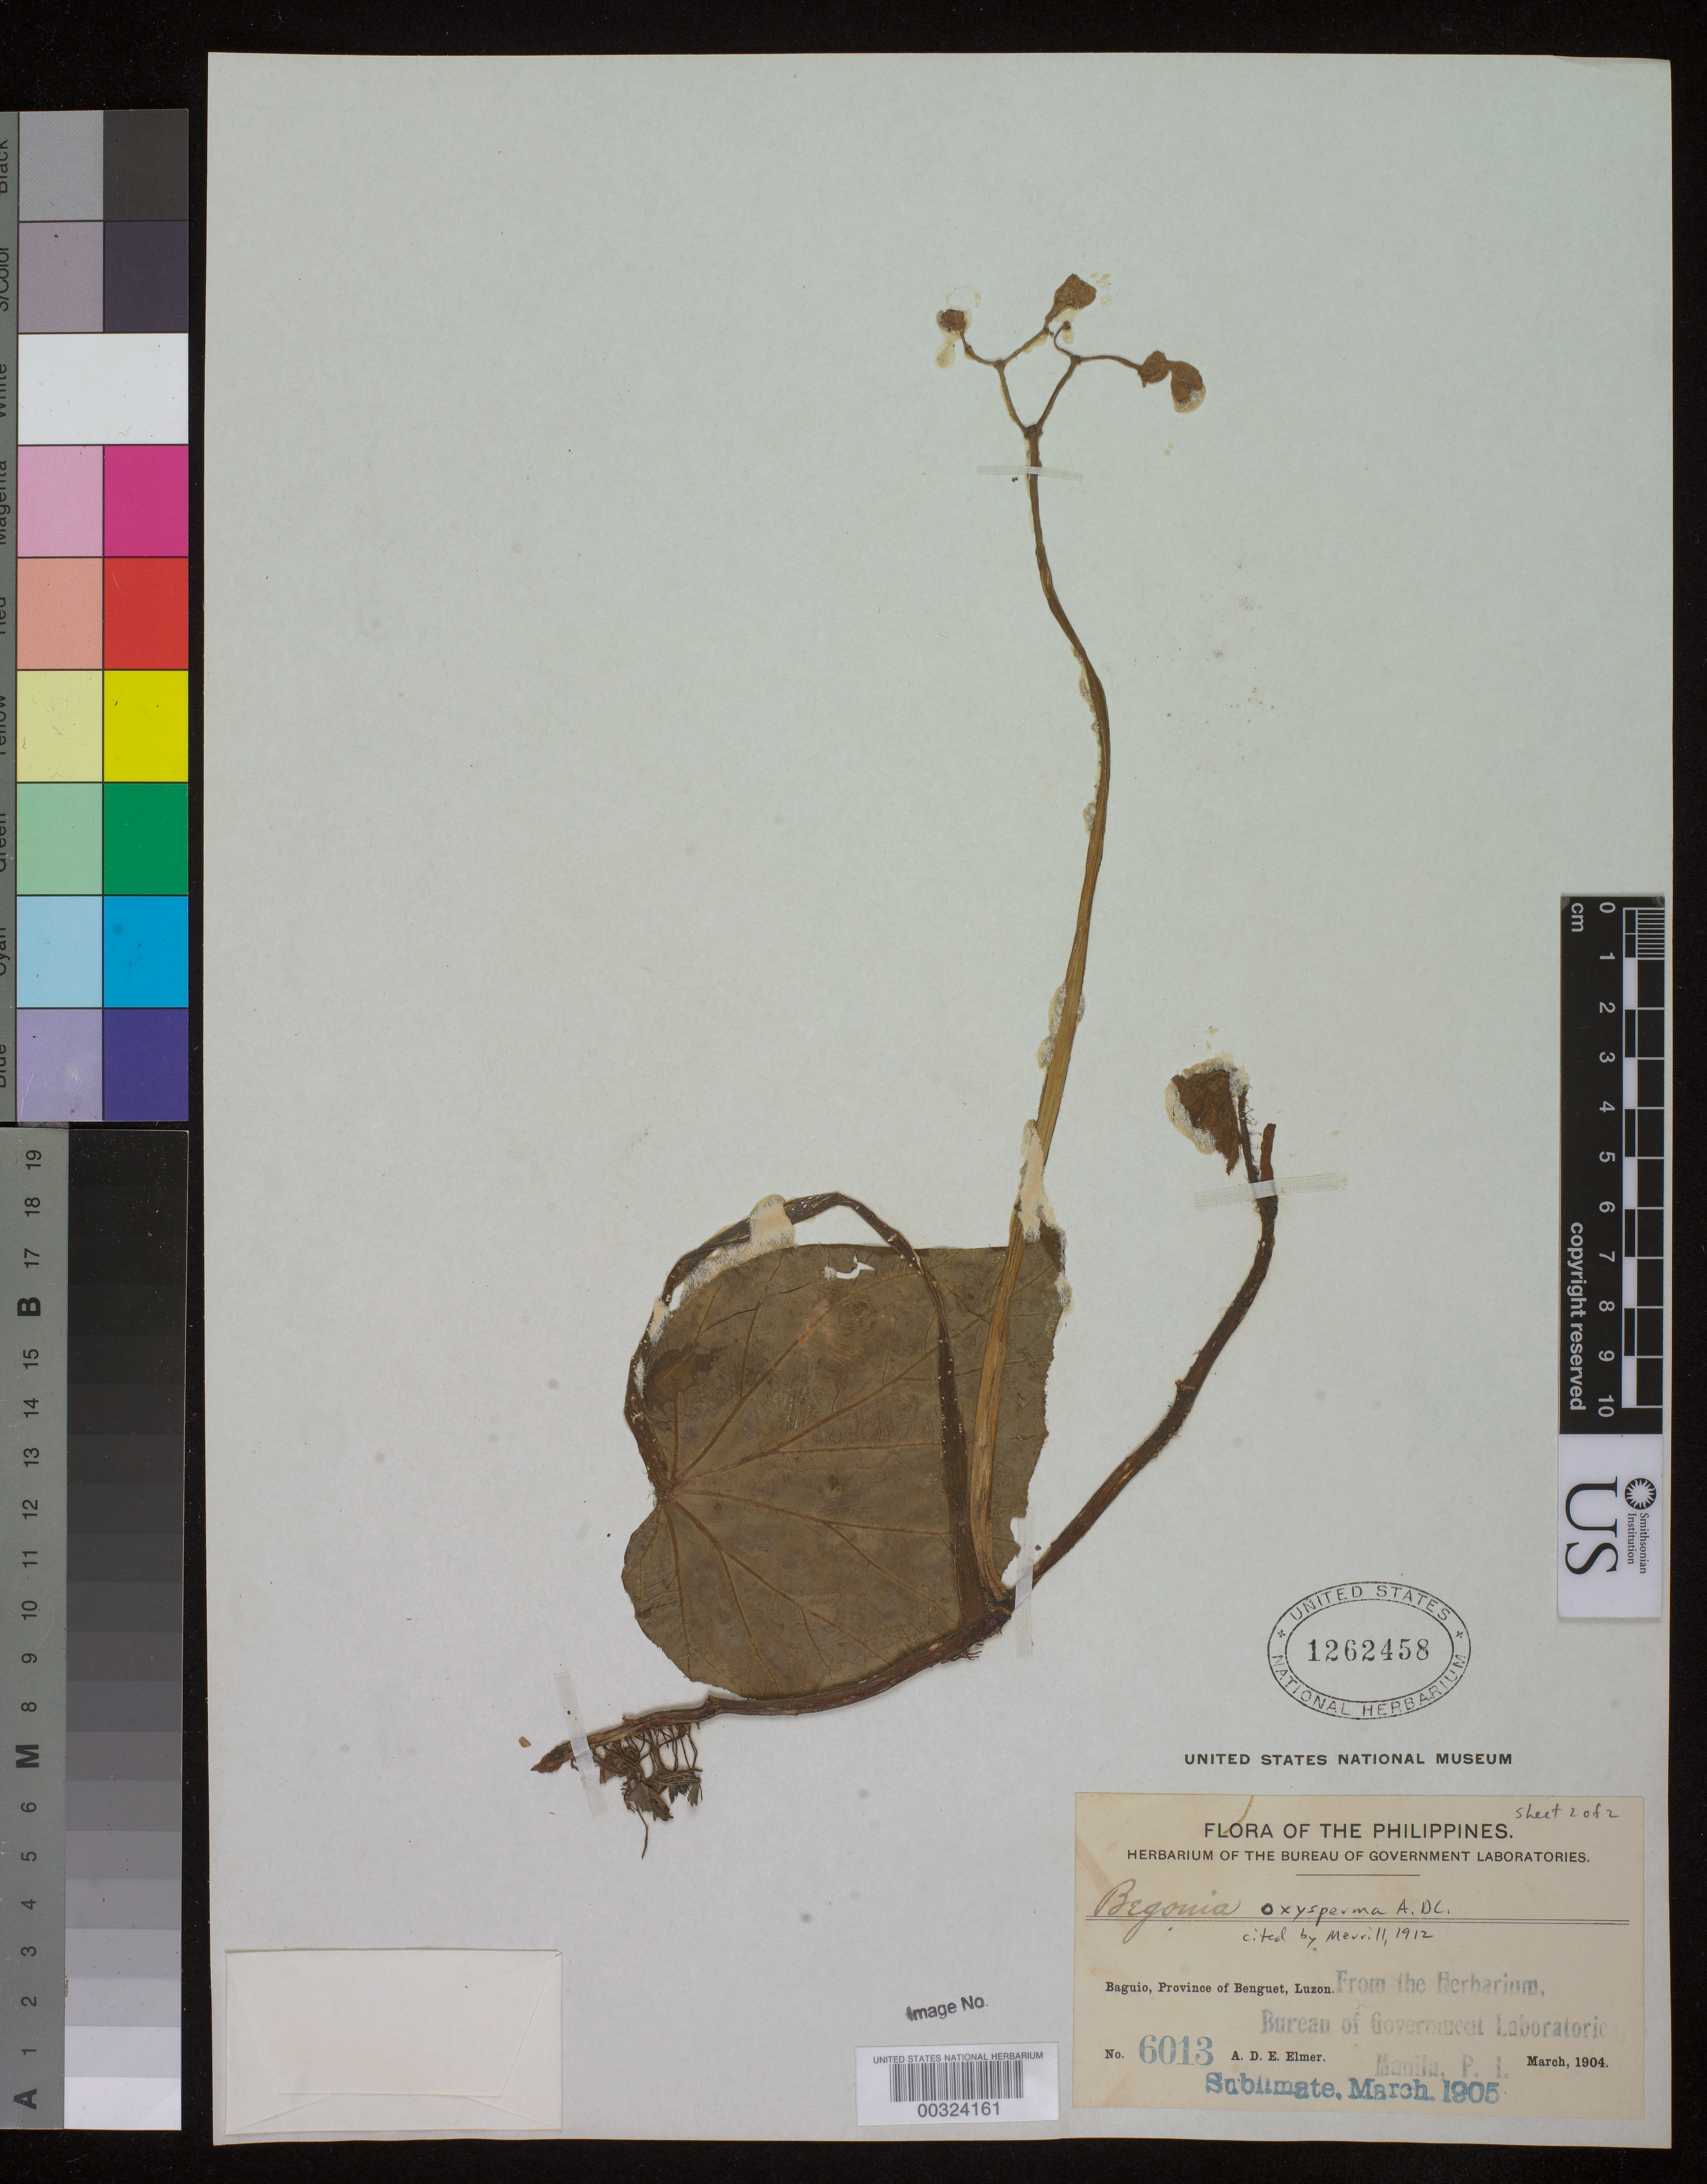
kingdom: Plantae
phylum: Tracheophyta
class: Magnoliopsida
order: Cucurbitales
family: Begoniaceae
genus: Begonia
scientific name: Begonia oxysperma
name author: A. DC.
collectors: A. D. E. Elmer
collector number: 6013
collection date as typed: Mar 1904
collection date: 1904-03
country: Philippines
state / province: Cordillera (Administrative Region)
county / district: Benguet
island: Luzon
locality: Baguio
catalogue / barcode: US 1262458